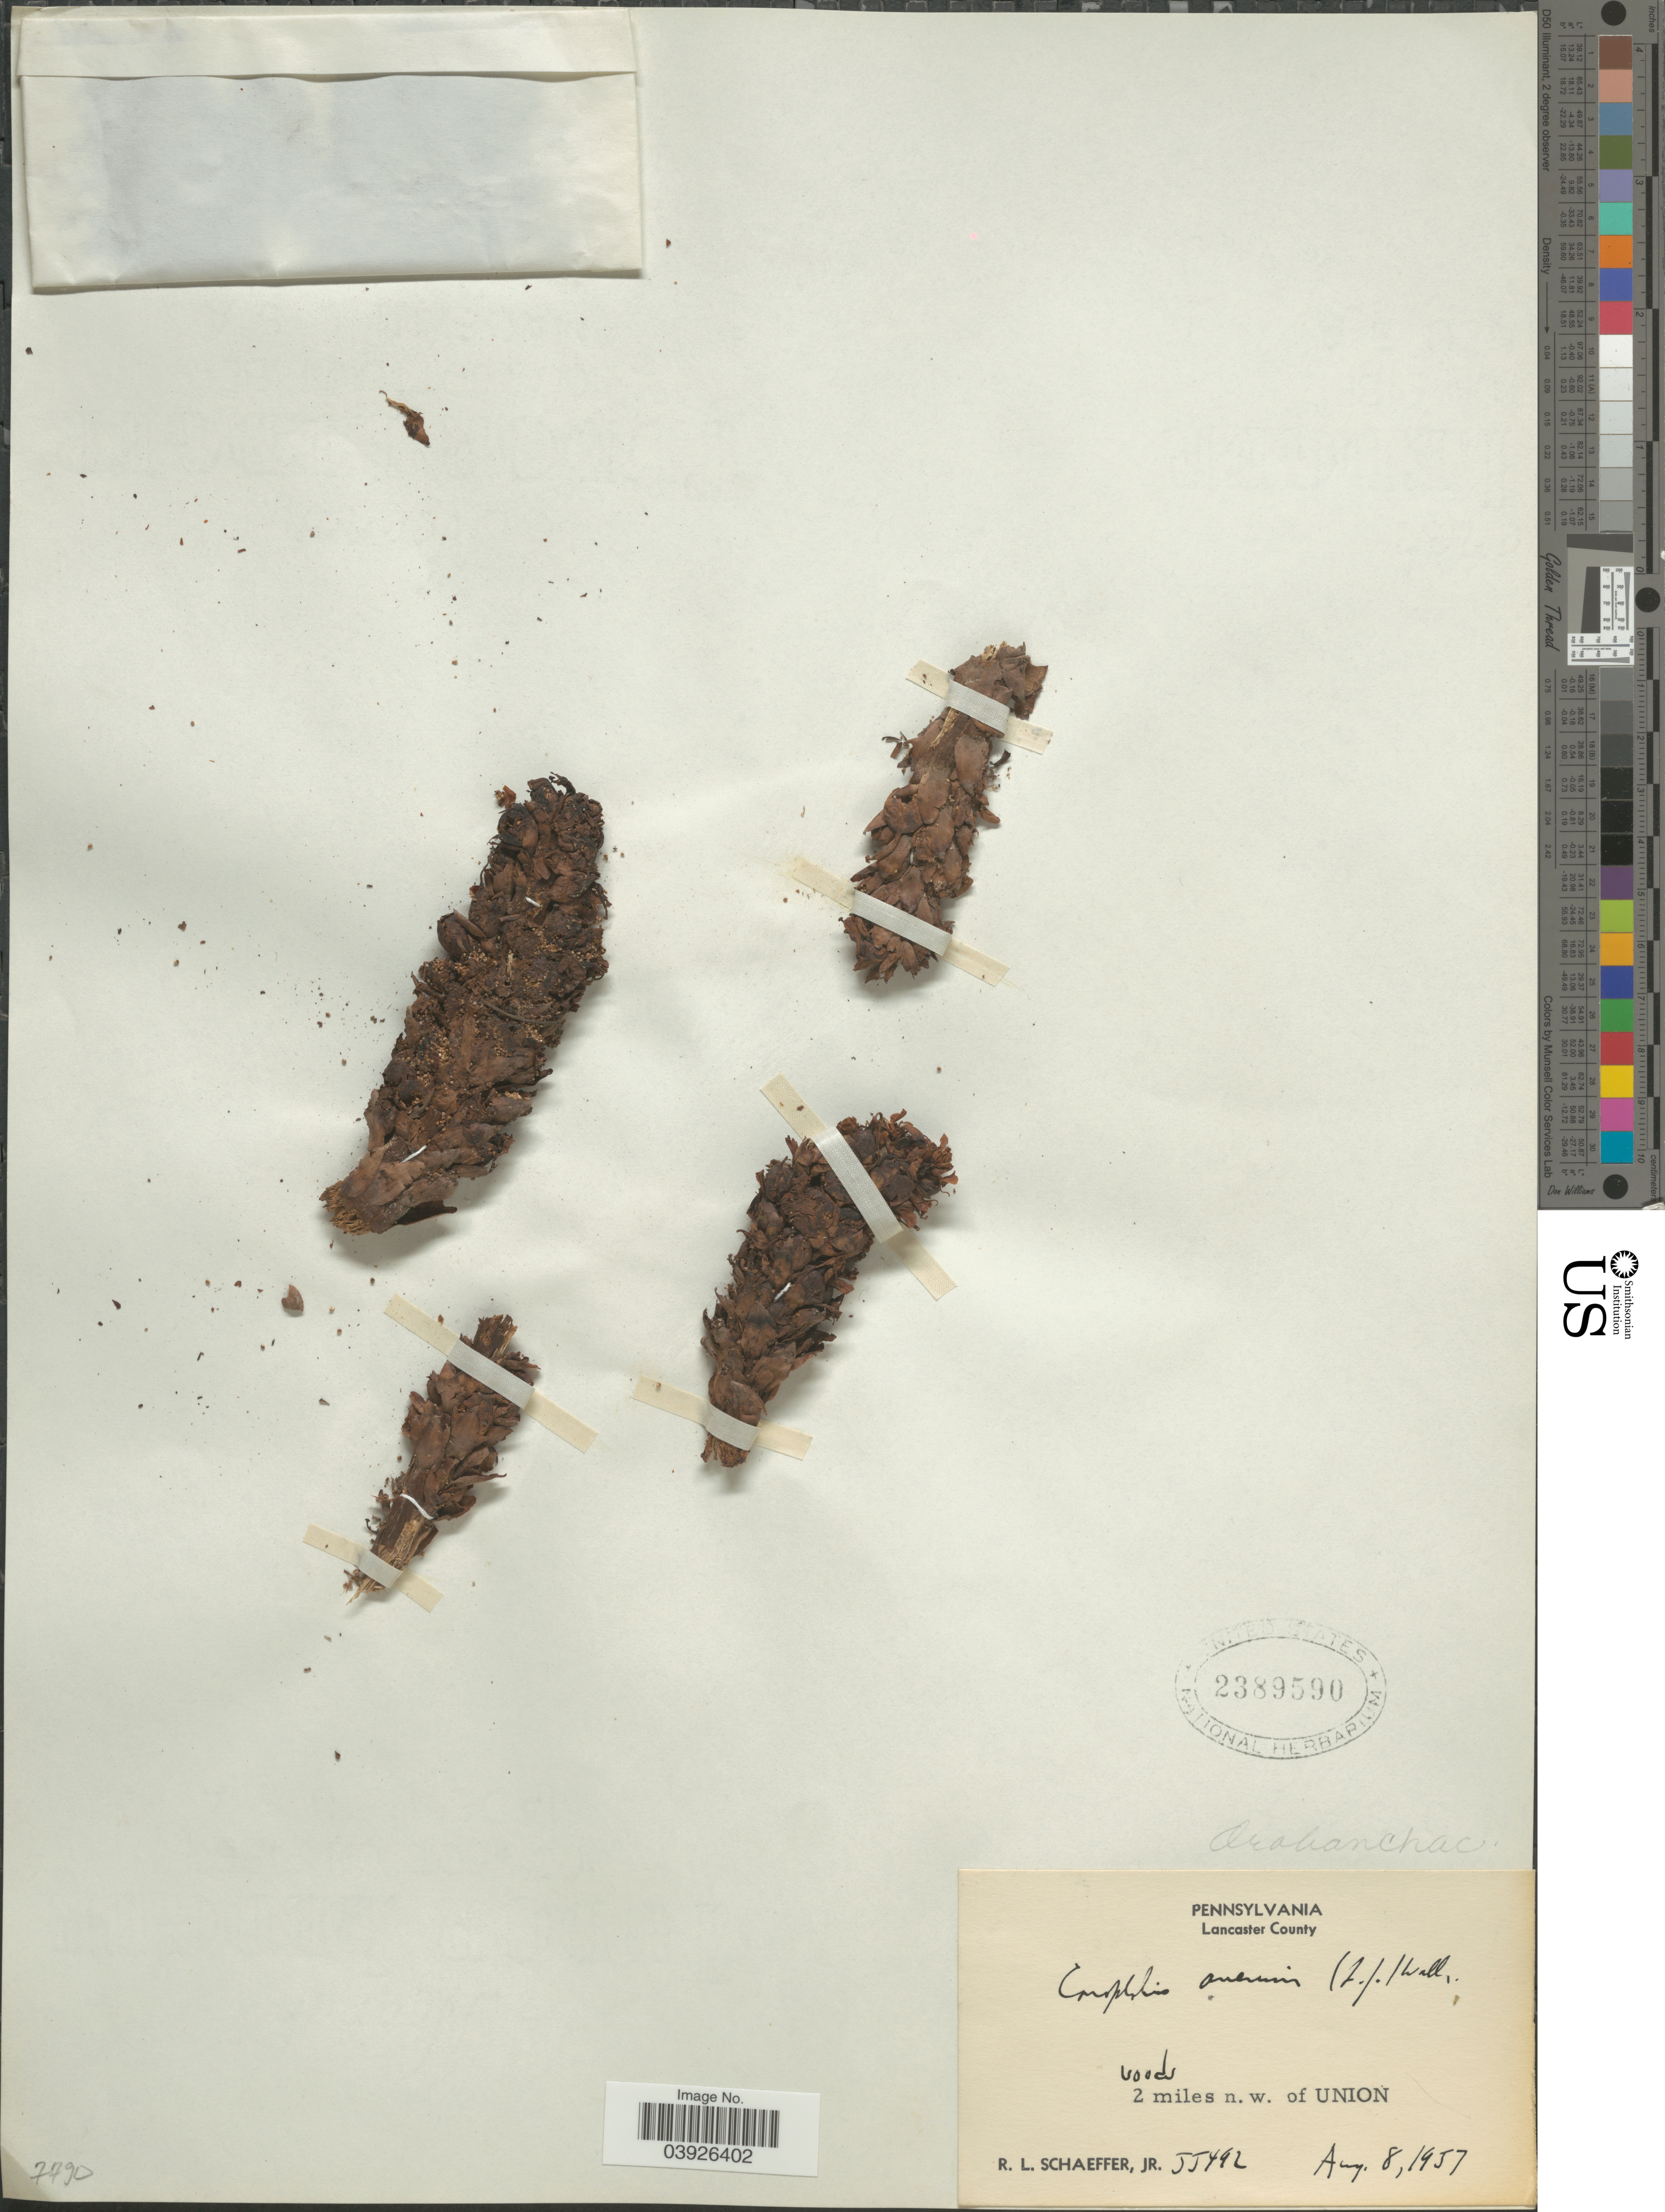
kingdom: Plantae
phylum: Tracheophyta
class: Magnoliopsida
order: Lamiales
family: Orobanchaceae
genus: Conopholis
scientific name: Conopholis americana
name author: (L. f.) Wallr.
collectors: R. L. Schaeffer Jr.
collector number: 55492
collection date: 1957-08-08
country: United States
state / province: Pennsylvania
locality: Lancaster County. 2 miles n. w. of Union.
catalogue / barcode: US 2389590